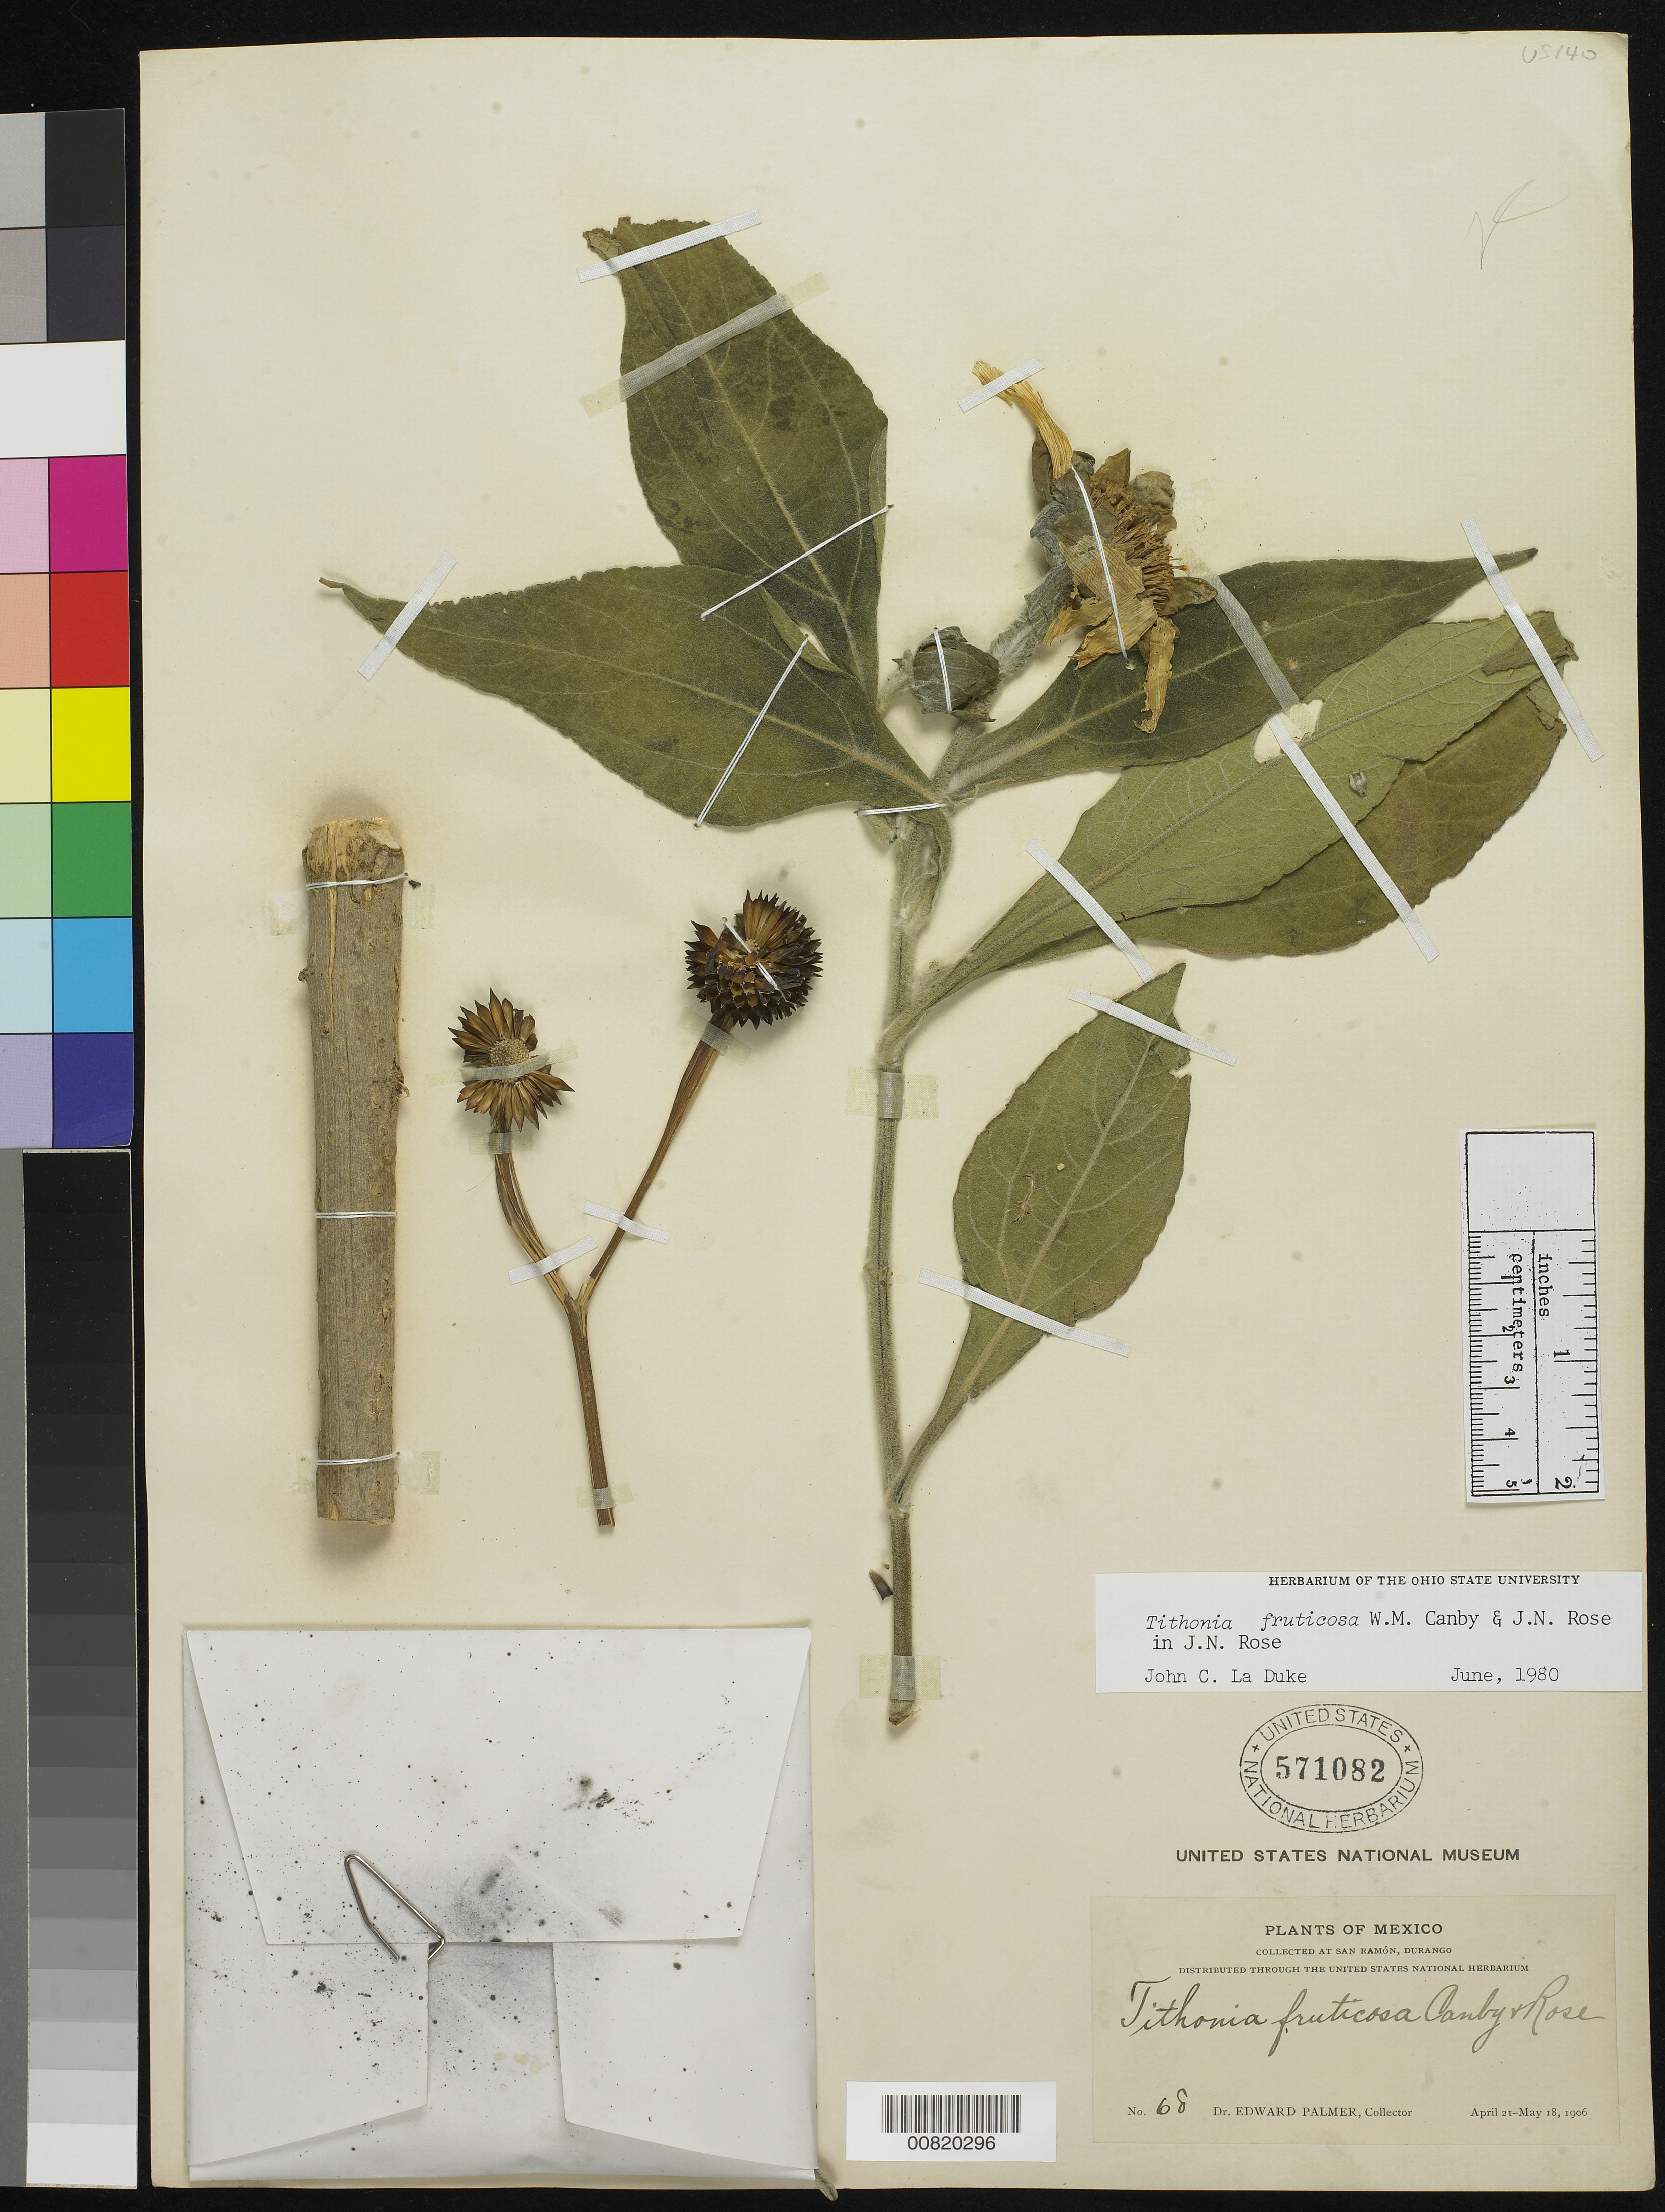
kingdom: Plantae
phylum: Tracheophyta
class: Magnoliopsida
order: Asterales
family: Asteraceae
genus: Tithonia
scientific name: Tithonia fruticosa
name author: Canby & Rose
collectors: E. Palmer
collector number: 68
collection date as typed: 21 Apr 1906 to 18 May 1906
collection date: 1906-04-21/1906-05-18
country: Mexico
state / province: Durango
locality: San Ramón, Durango.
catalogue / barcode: US 571082